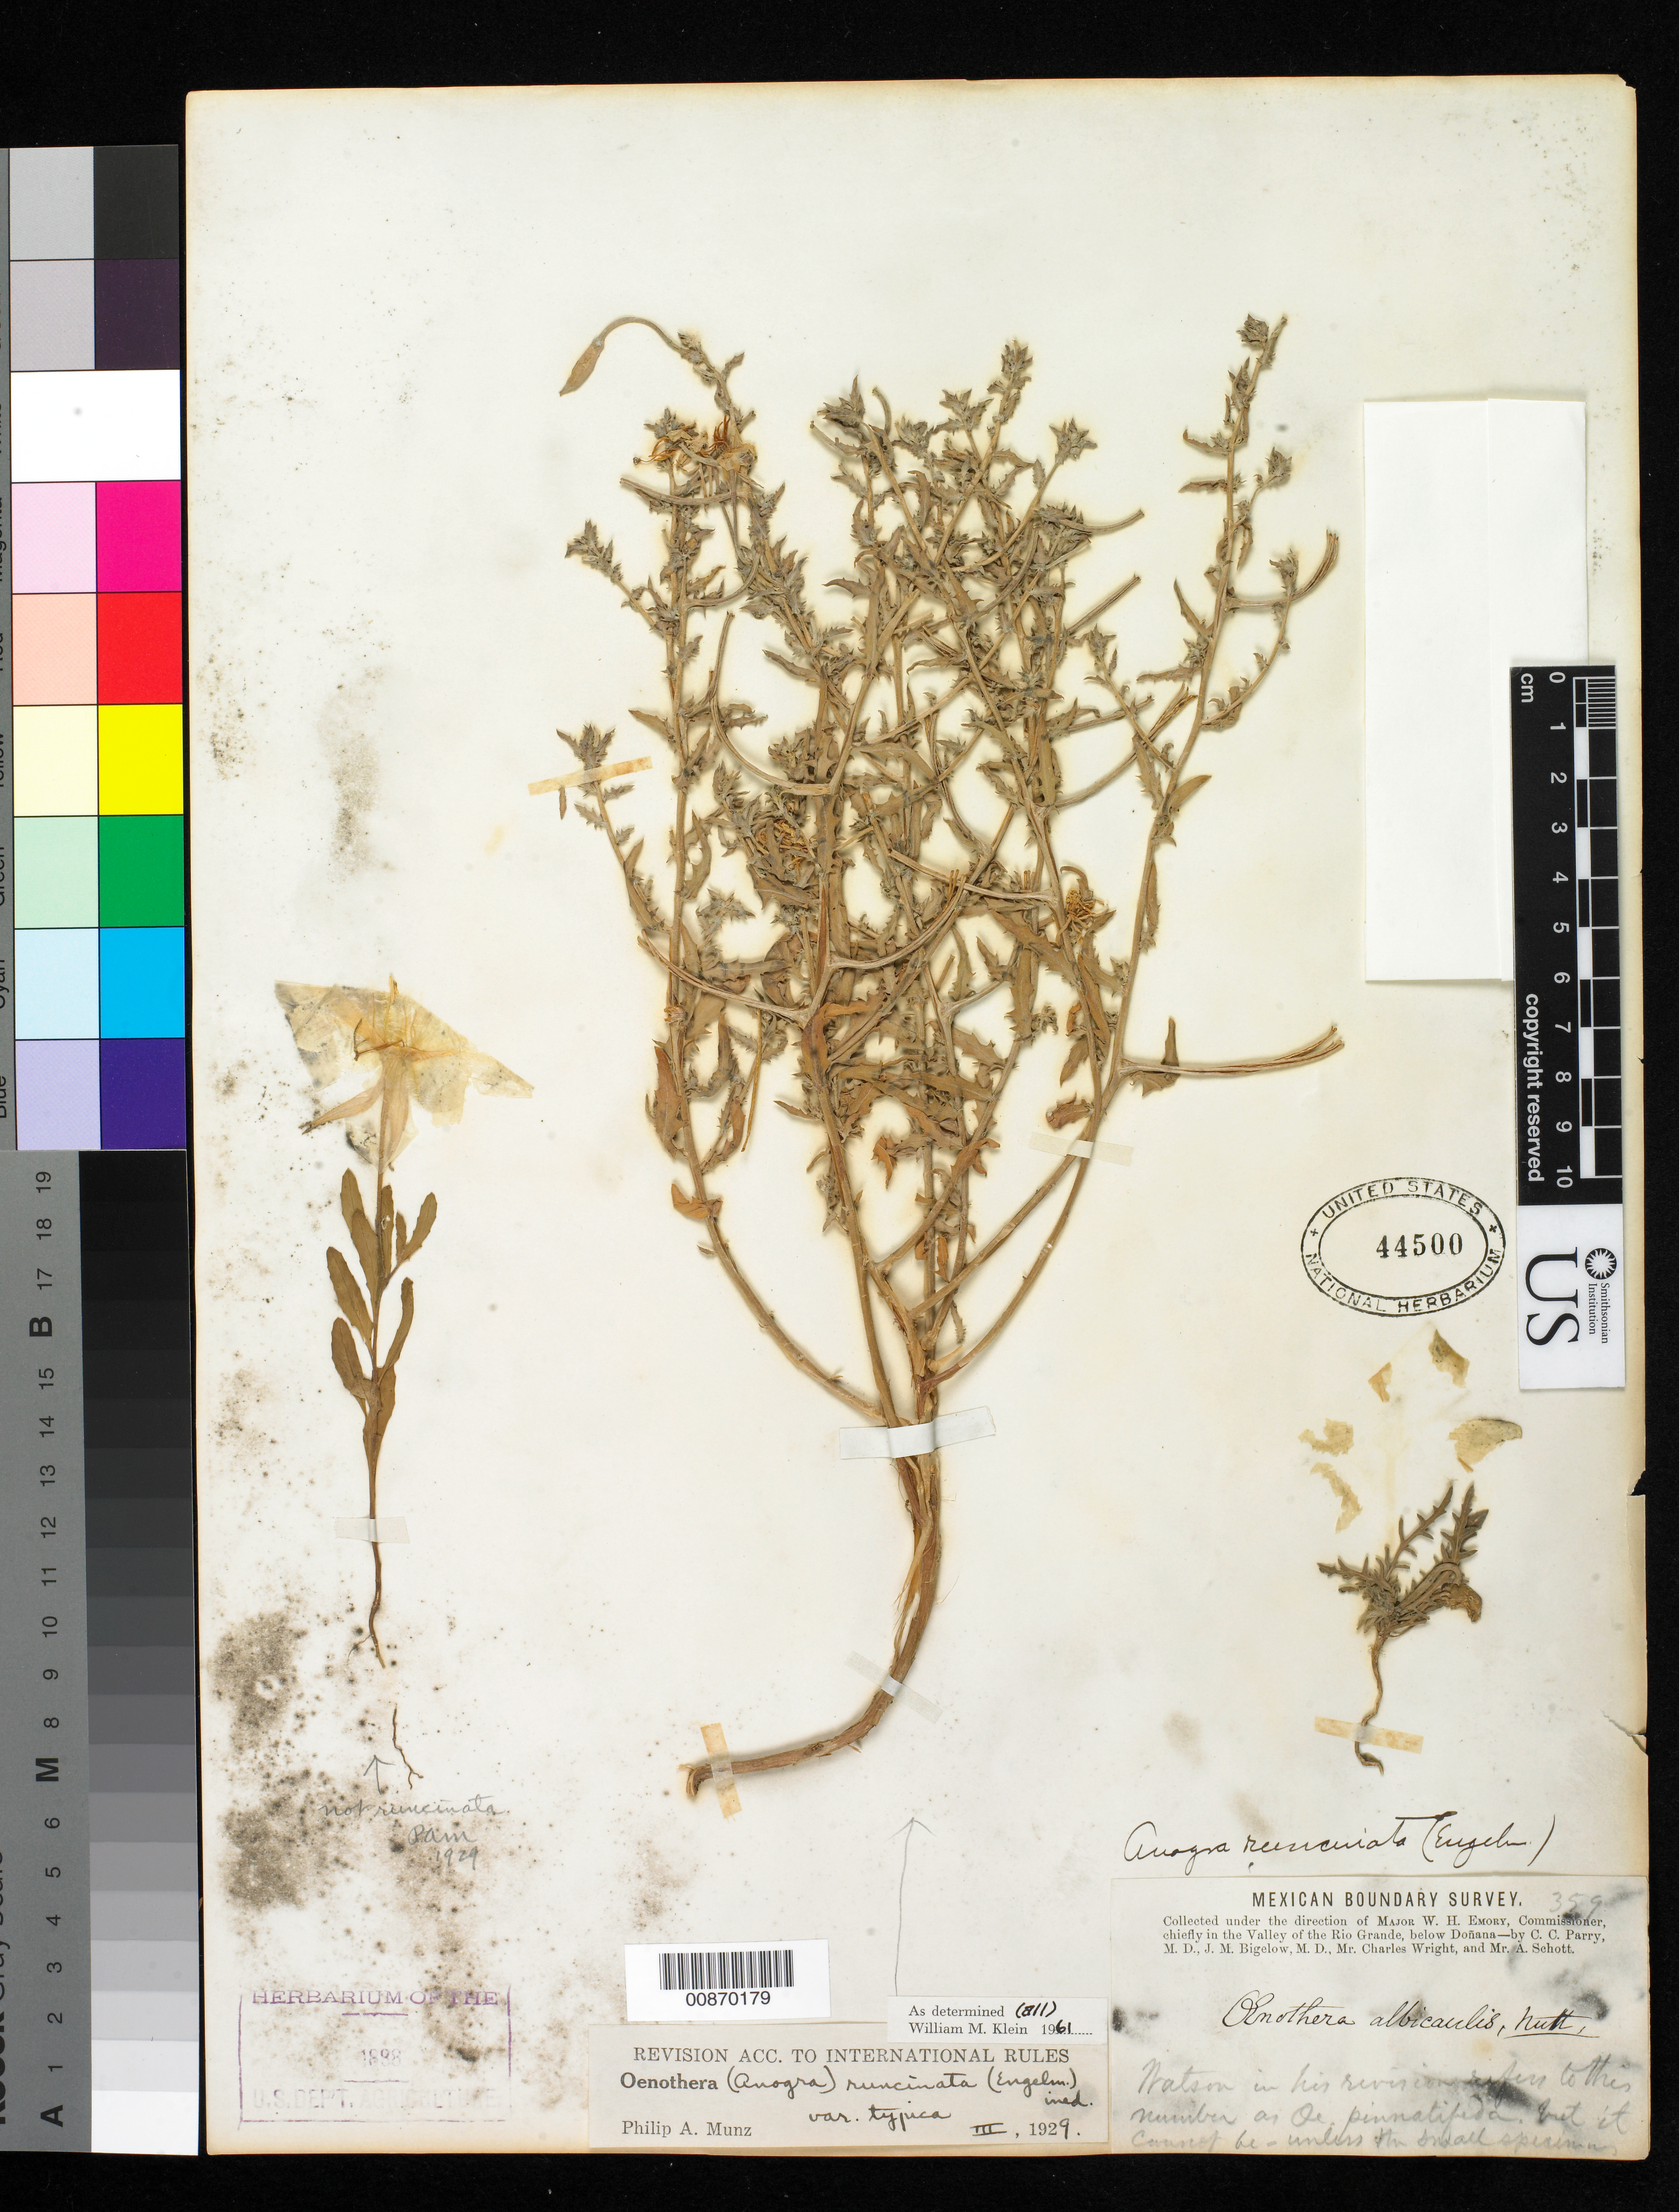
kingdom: Plantae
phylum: Tracheophyta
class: Magnoliopsida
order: Myrtales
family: Onagraceae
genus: Oenothera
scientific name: Oenothera pallida subsp. runcinata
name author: (Engelm.) Munz & W.M. Klein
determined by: Wagner, W. L., (BOT), Smithsonian Institution - National Museum of Natural History (UNITED STATES)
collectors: C. C. Parry, J. M. Bigelow, C. Wright & A. C. V. Schott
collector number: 359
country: United States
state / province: New Mexico / Texas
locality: Valley of the Rio Grande, below Doñana.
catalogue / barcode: US 44500